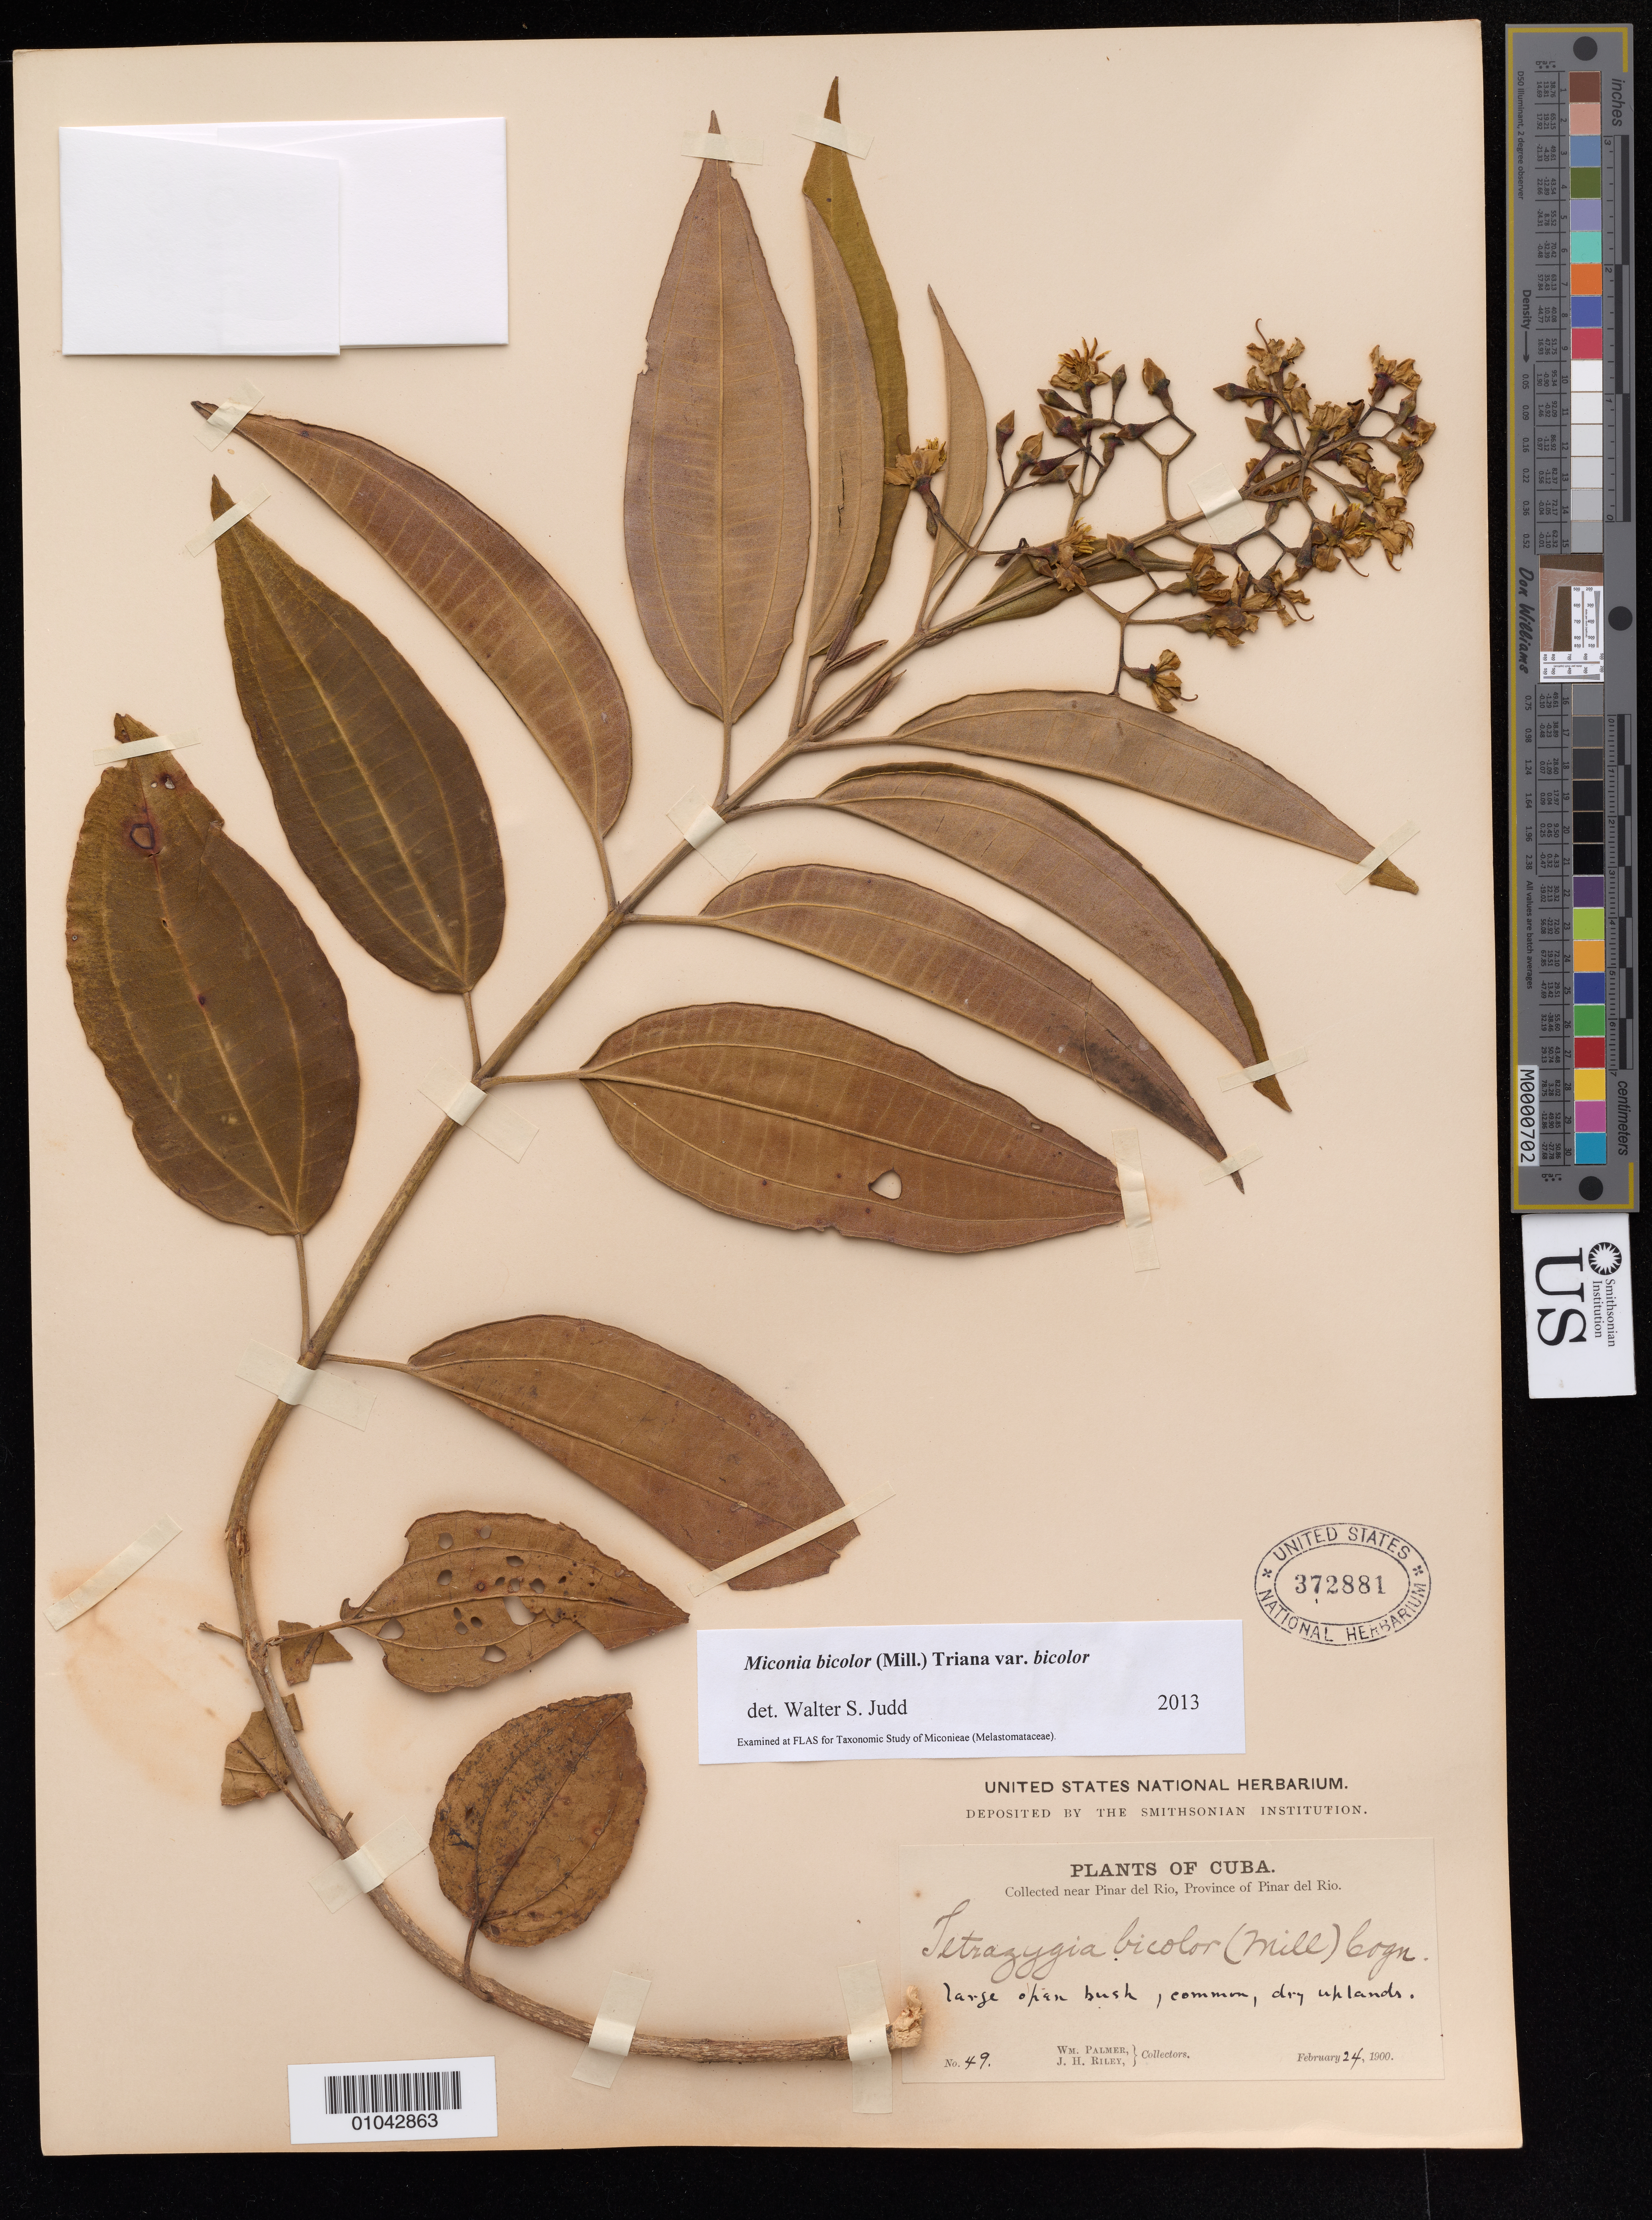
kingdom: Plantae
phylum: Tracheophyta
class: Magnoliopsida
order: Myrtales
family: Melastomataceae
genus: Miconia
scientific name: Miconia bicolor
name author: (Mill.) Triana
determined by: Judd, Walter S.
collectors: W. Palmer & J. H. Riley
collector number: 49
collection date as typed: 24 Feb 1900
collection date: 1900-02-24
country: Cuba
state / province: Pinar del Río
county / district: Dry forest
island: Cuba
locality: Near Pinar del Río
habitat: Dry uplands; Common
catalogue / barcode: US 372881